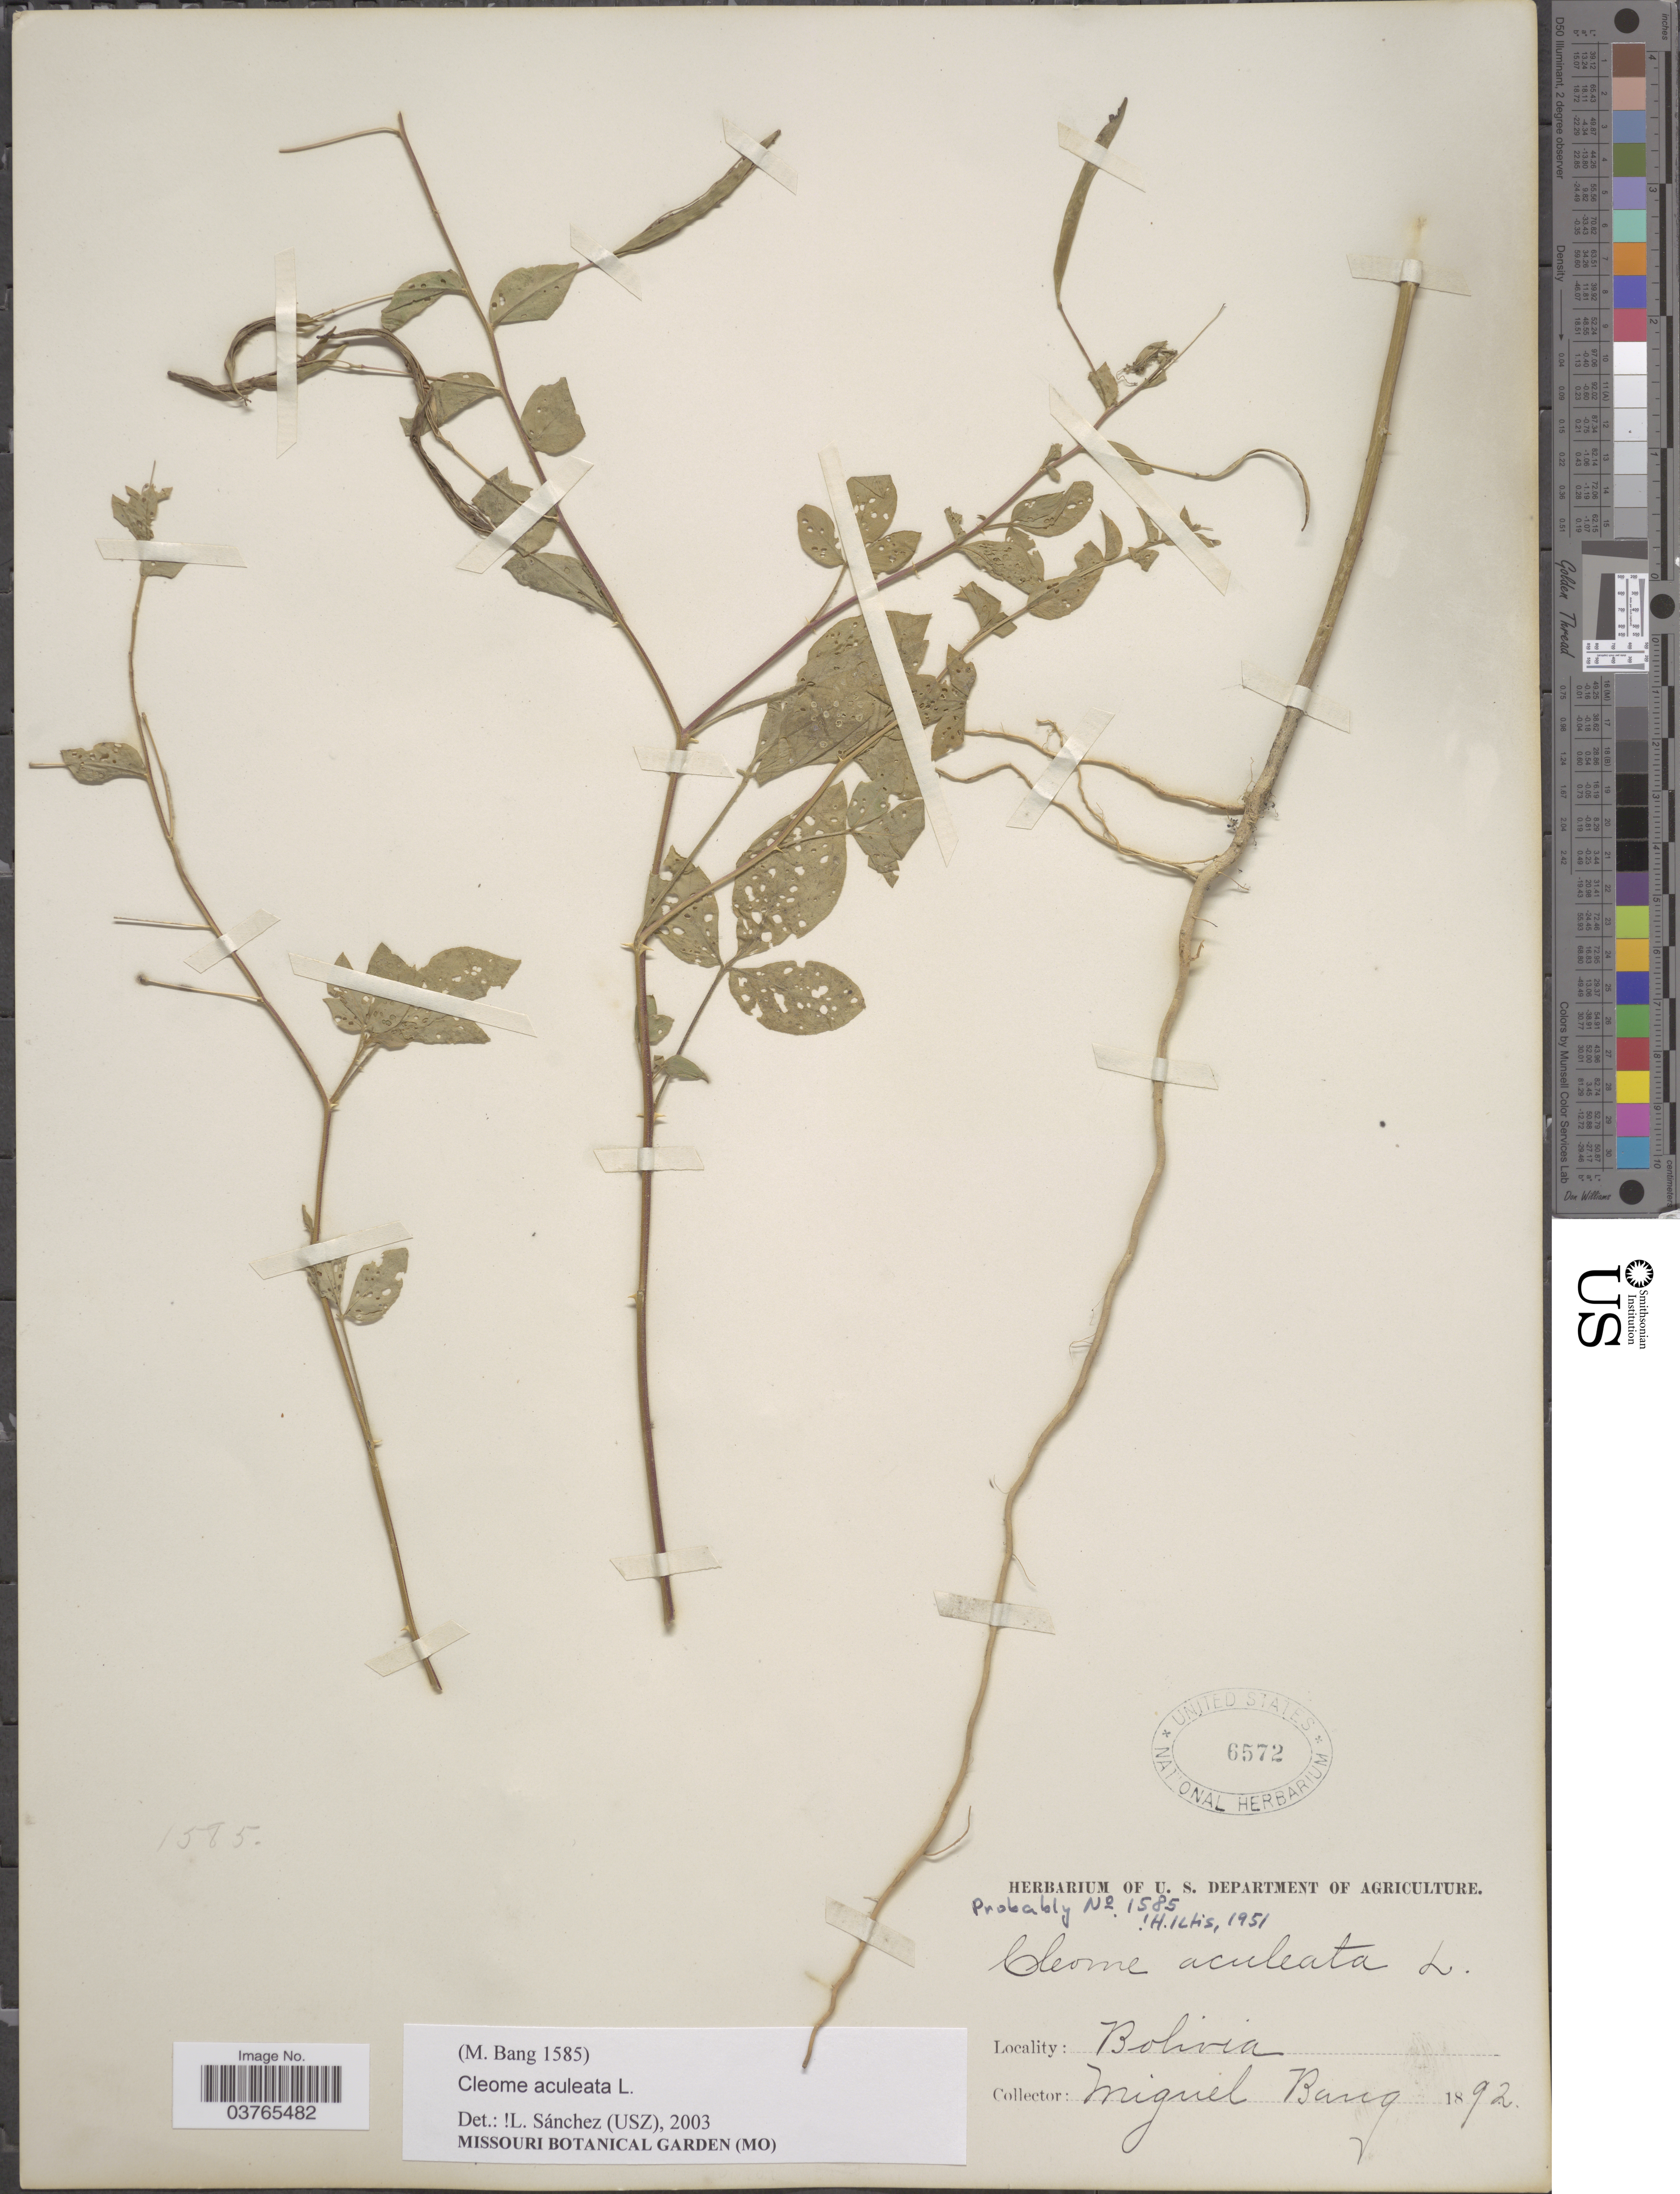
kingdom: Plantae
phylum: Tracheophyta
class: Magnoliopsida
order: Brassicales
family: Cleomaceae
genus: Tarenaya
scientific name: Tarenaya aculeata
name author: (L.) Soares Neto & Roalson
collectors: M. Bang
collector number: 1585?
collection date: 1892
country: Bolivia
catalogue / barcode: US 6572